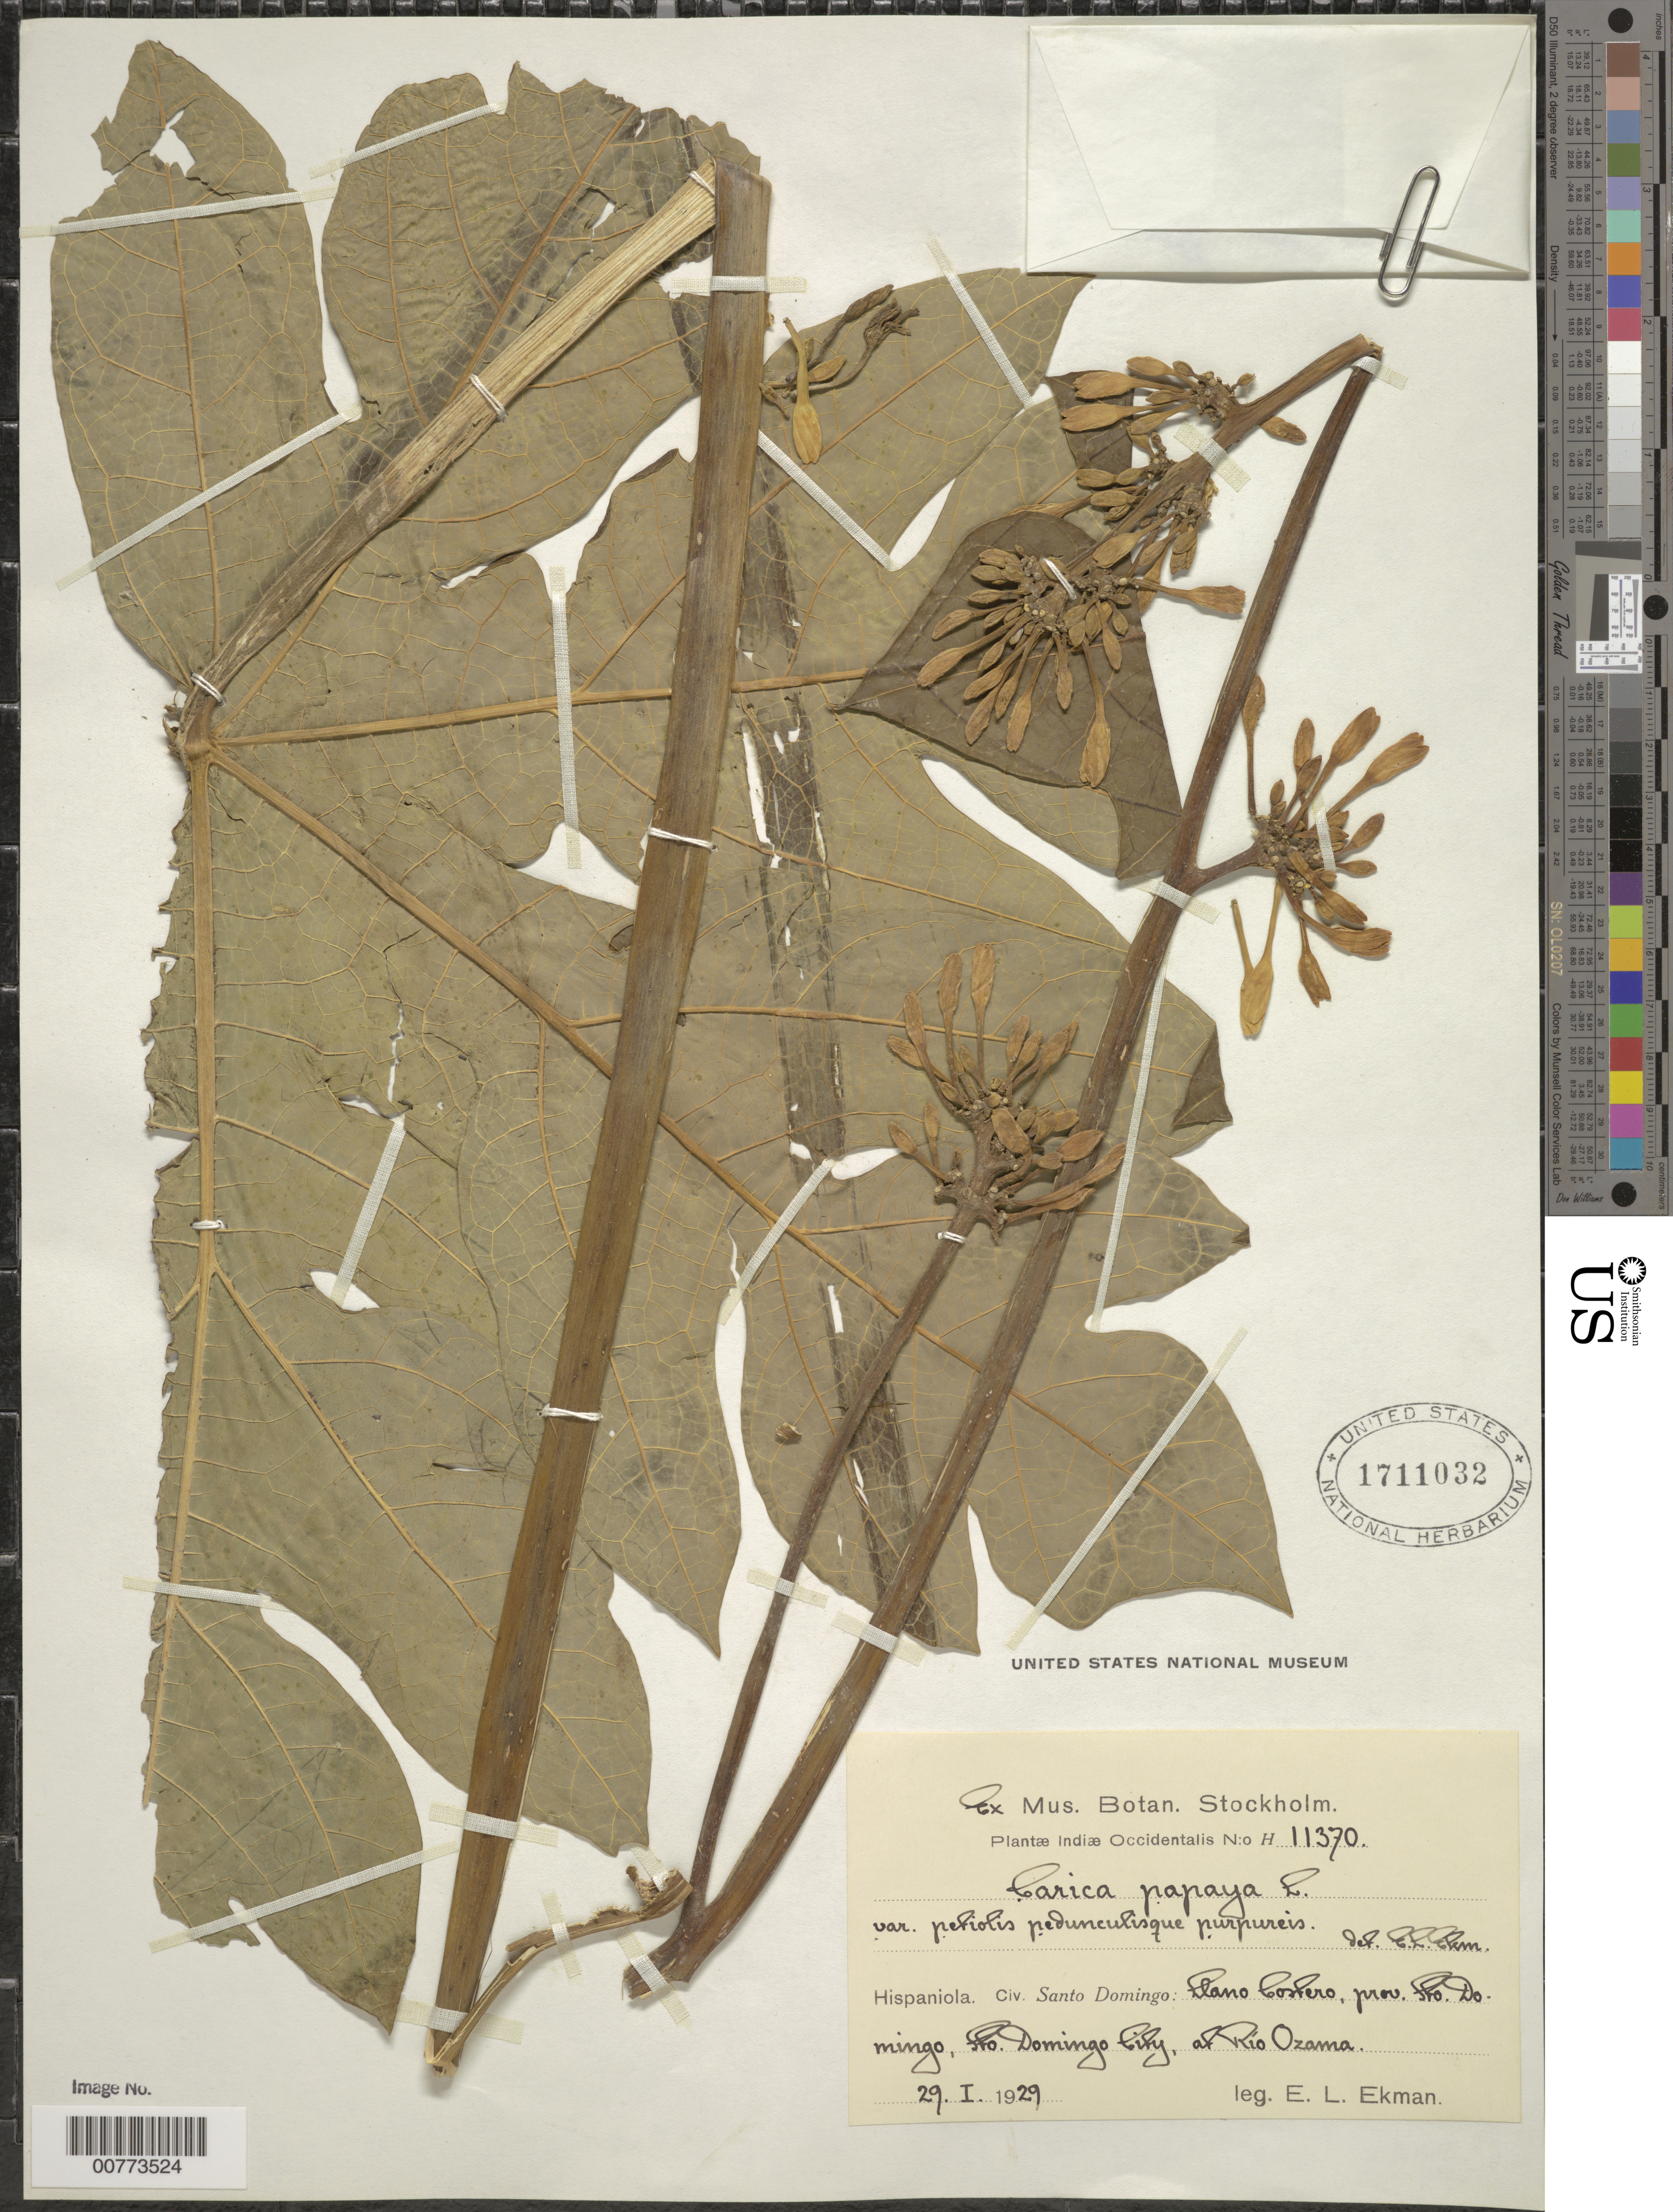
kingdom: Plantae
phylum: Tracheophyta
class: Magnoliopsida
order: Brassicales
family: Caricaceae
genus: Carica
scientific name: Carica papaya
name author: L.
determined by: Ekman, E. L.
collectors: E. L. Ekman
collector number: H 11370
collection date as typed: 29 Jan 1929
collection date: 1929-01-29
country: Dominican Republic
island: Hispaniola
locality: Llano Costero, Province of Santo Domingo, Santo Domingo City, at Rio Ozama.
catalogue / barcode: US 1711032